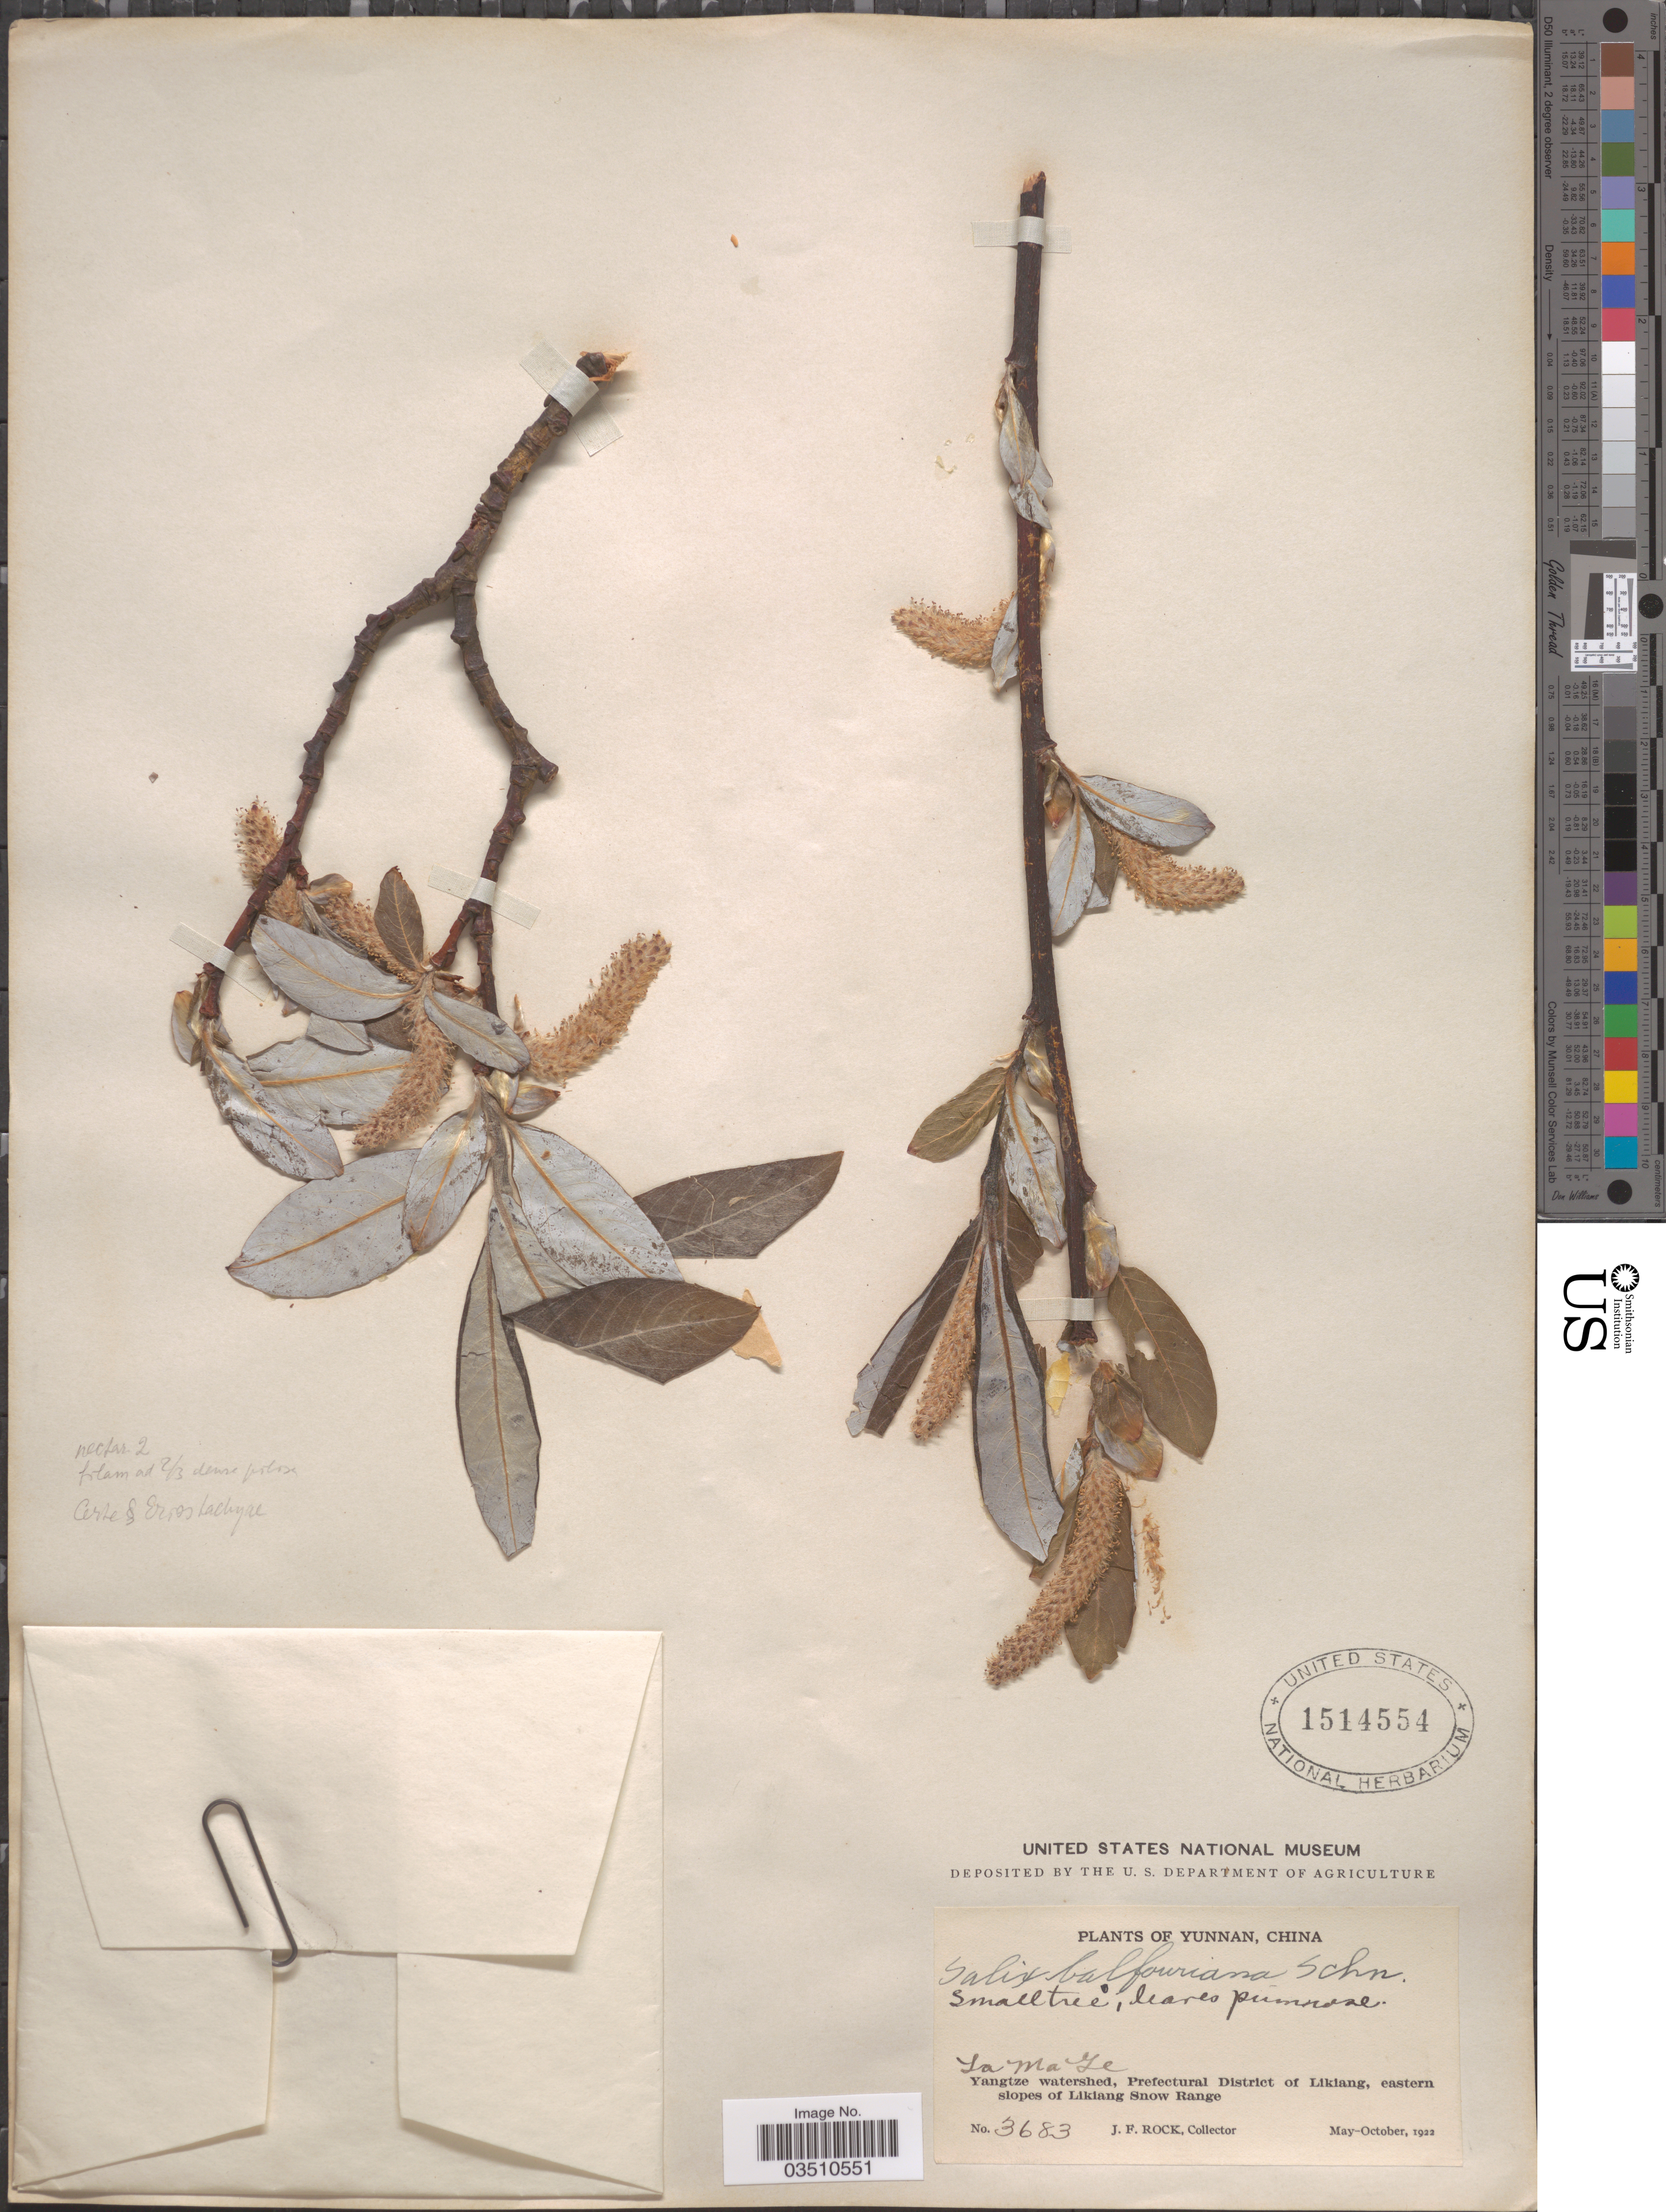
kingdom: Plantae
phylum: Tracheophyta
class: Magnoliopsida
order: Malpighiales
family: Salicaceae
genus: Salix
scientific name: Salix balfouriana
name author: C.K. Schneid.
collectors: J. Rock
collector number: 3683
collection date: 1922-05/1922-10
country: China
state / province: Yunnan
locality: La Ma Ye. Yangtze watershed, Prefectural District of Likiang, eastern slopes of Likiang Snow Range.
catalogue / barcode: US 1514554